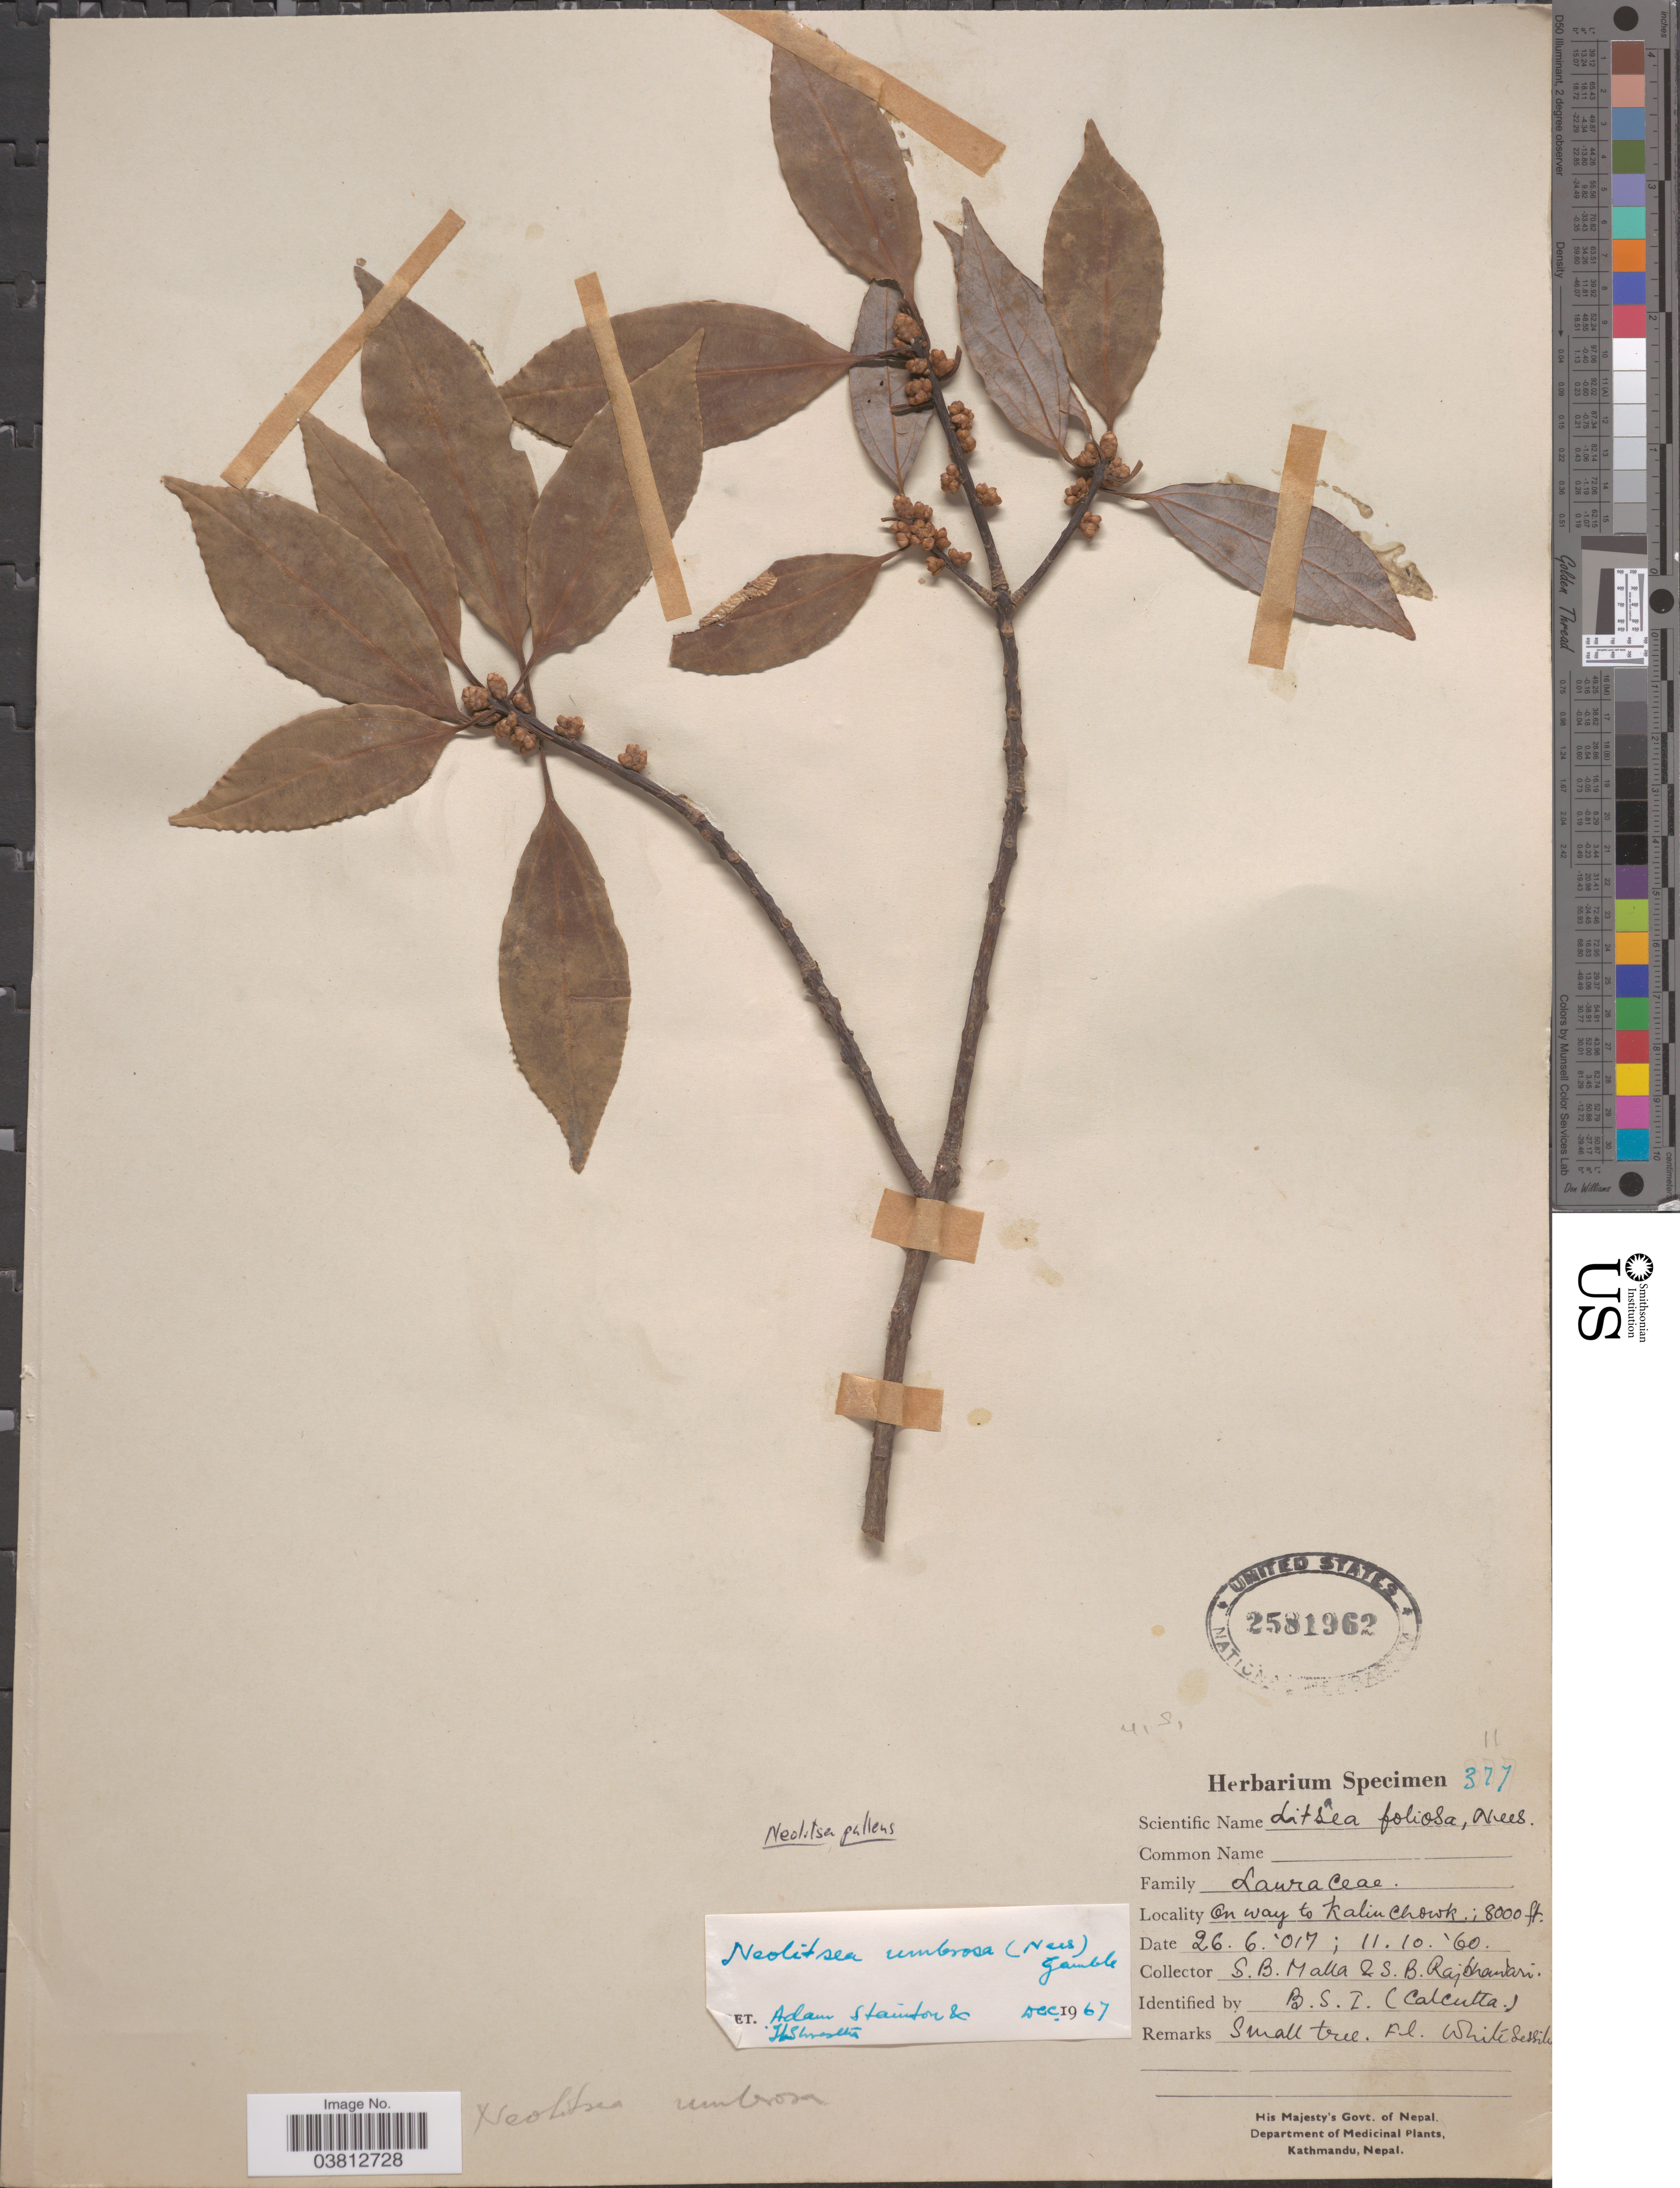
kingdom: Plantae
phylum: Tracheophyta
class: Magnoliopsida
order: Laurales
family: Lauraceae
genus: Neolitsea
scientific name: Neolitsea pallens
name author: (D. Don) Momiy. & H. Hara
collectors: S. Malla & S. Rajbhandar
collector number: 377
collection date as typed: Transcribed d/m/y: 26/6/17 to 11/10/60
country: Nepal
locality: On way to Kalin Chowk.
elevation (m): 2438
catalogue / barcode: US 2581962